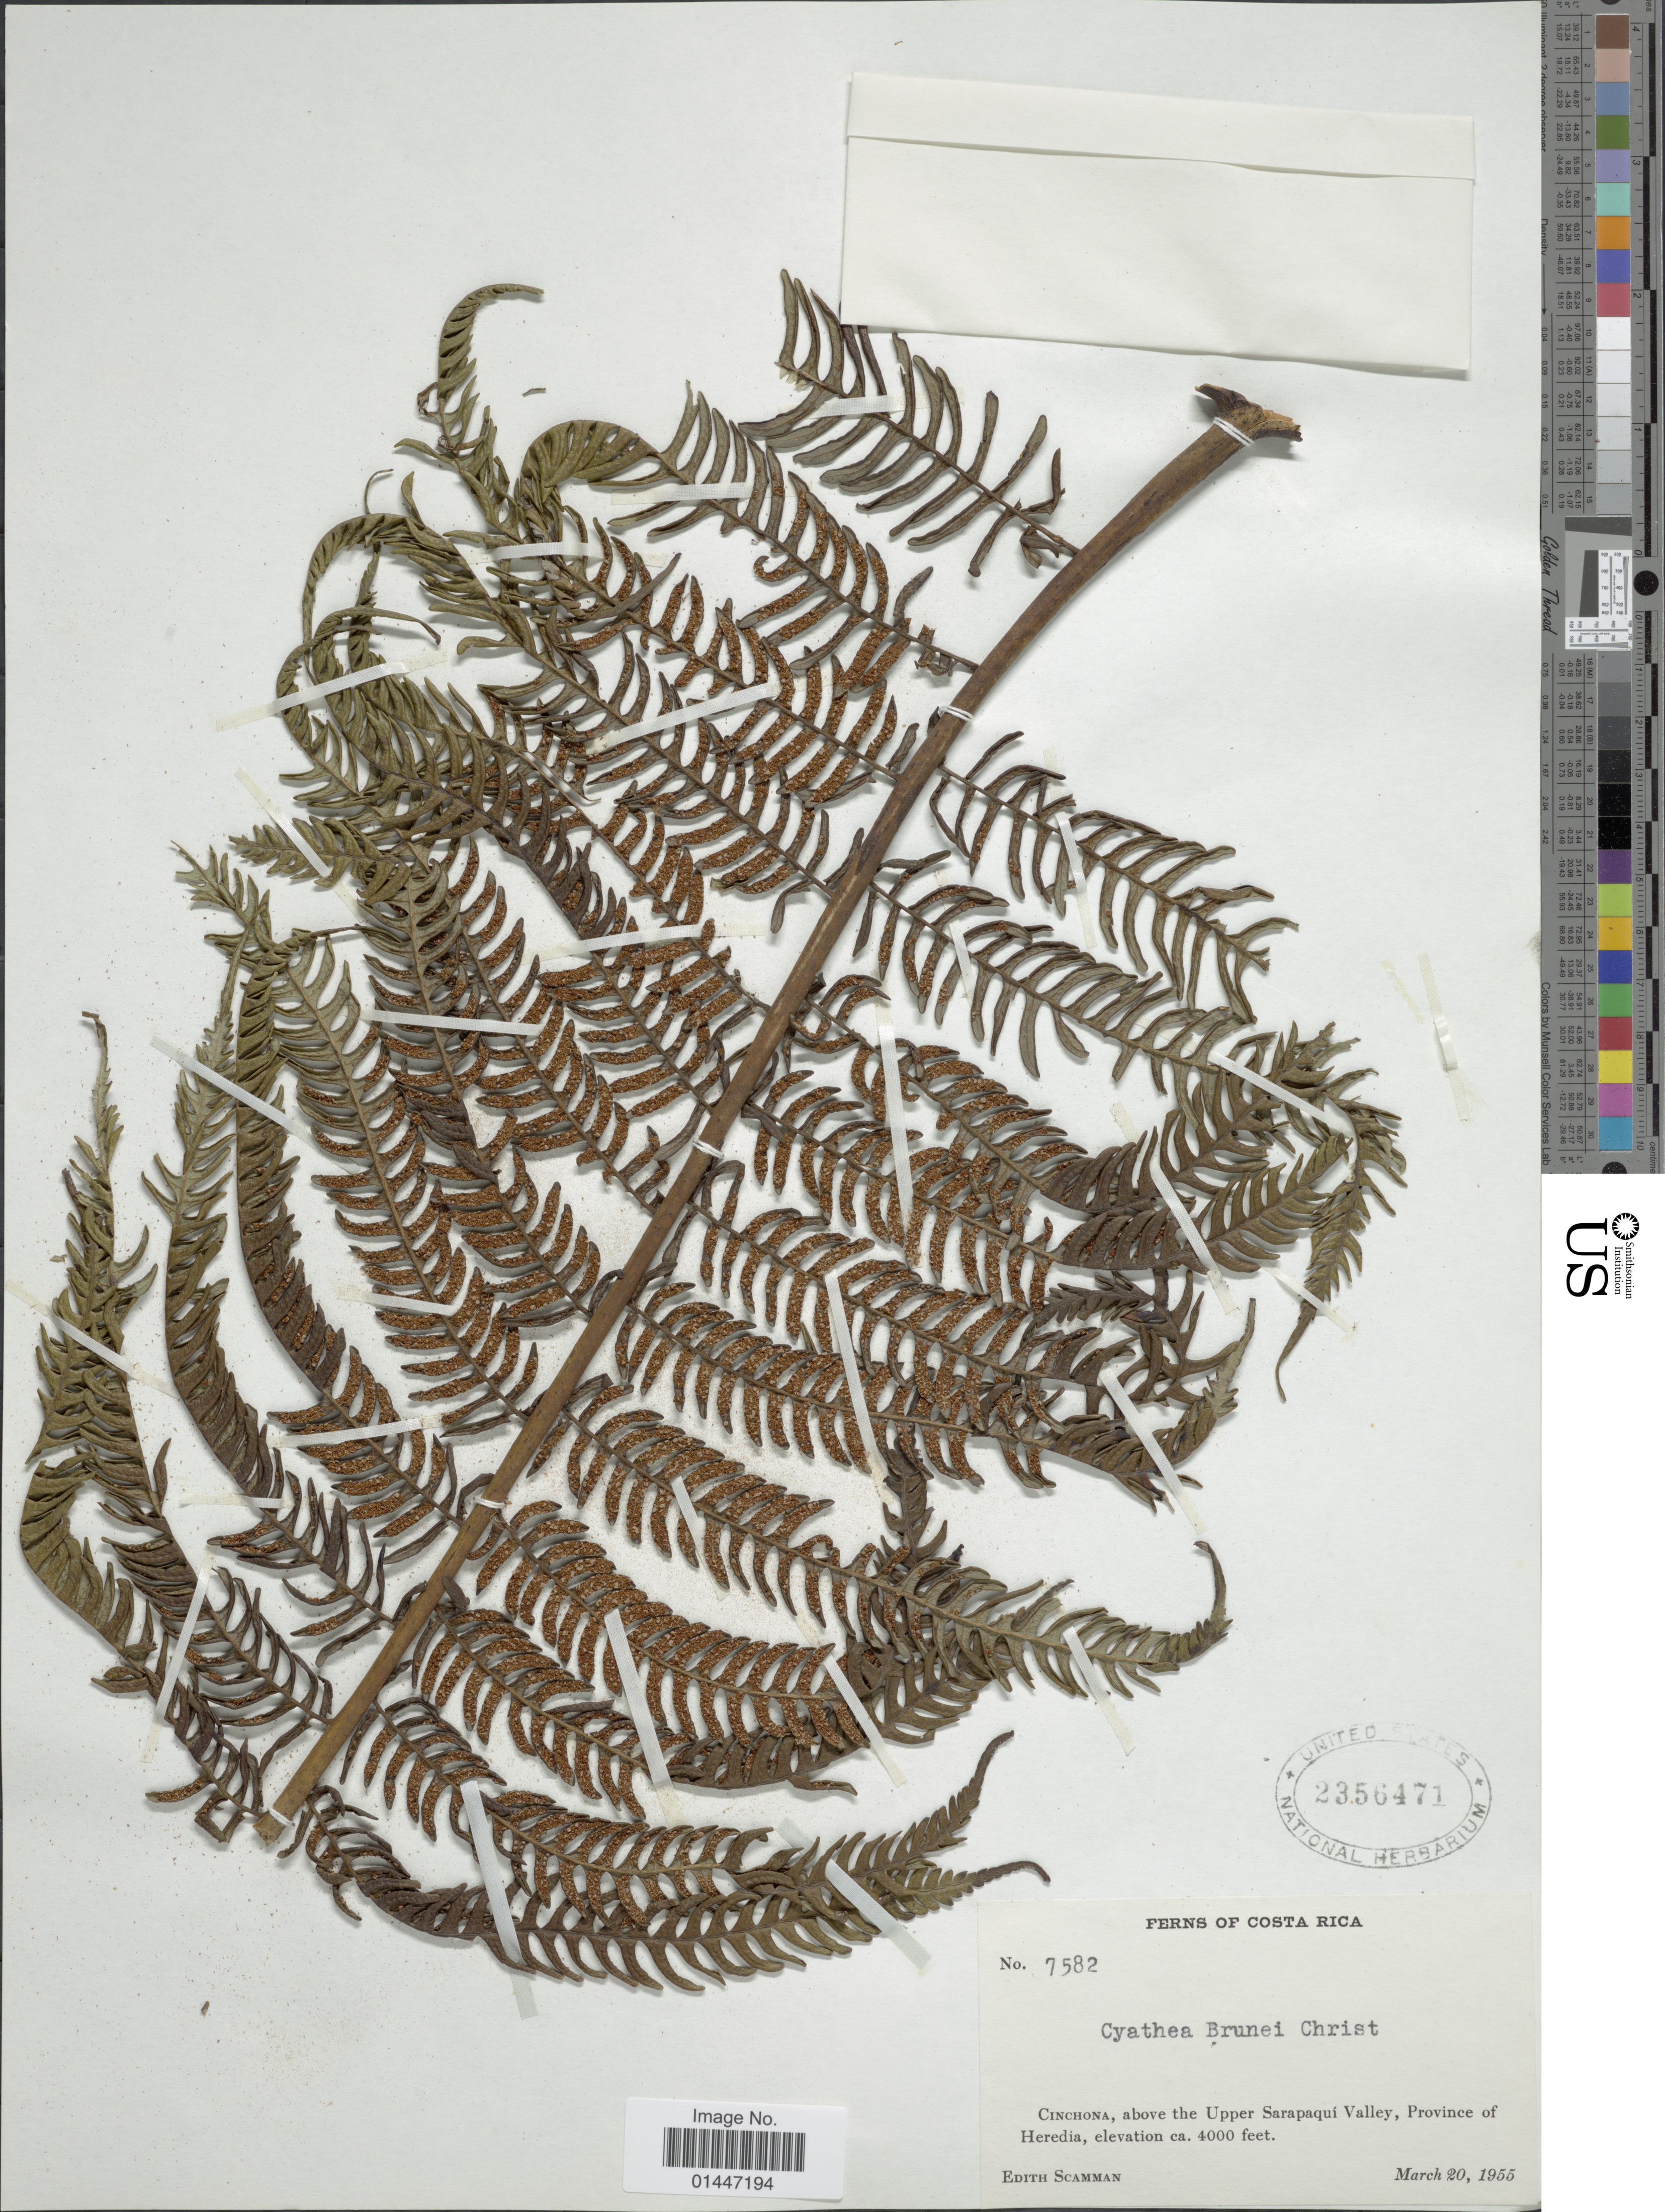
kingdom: Plantae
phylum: Tracheophyta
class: Polypodiopsida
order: Cyatheales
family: Cyatheaceae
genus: Sphaeropteris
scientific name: Sphaeropteris brunei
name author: (Christ) R.M. Tryon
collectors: E. Scamman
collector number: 7582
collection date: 1955-03-20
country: Costa Rica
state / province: Heredia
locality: Cinchona, above the Upper Sarapaqui Valley, Province of Heredia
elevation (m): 1219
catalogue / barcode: US 2356471